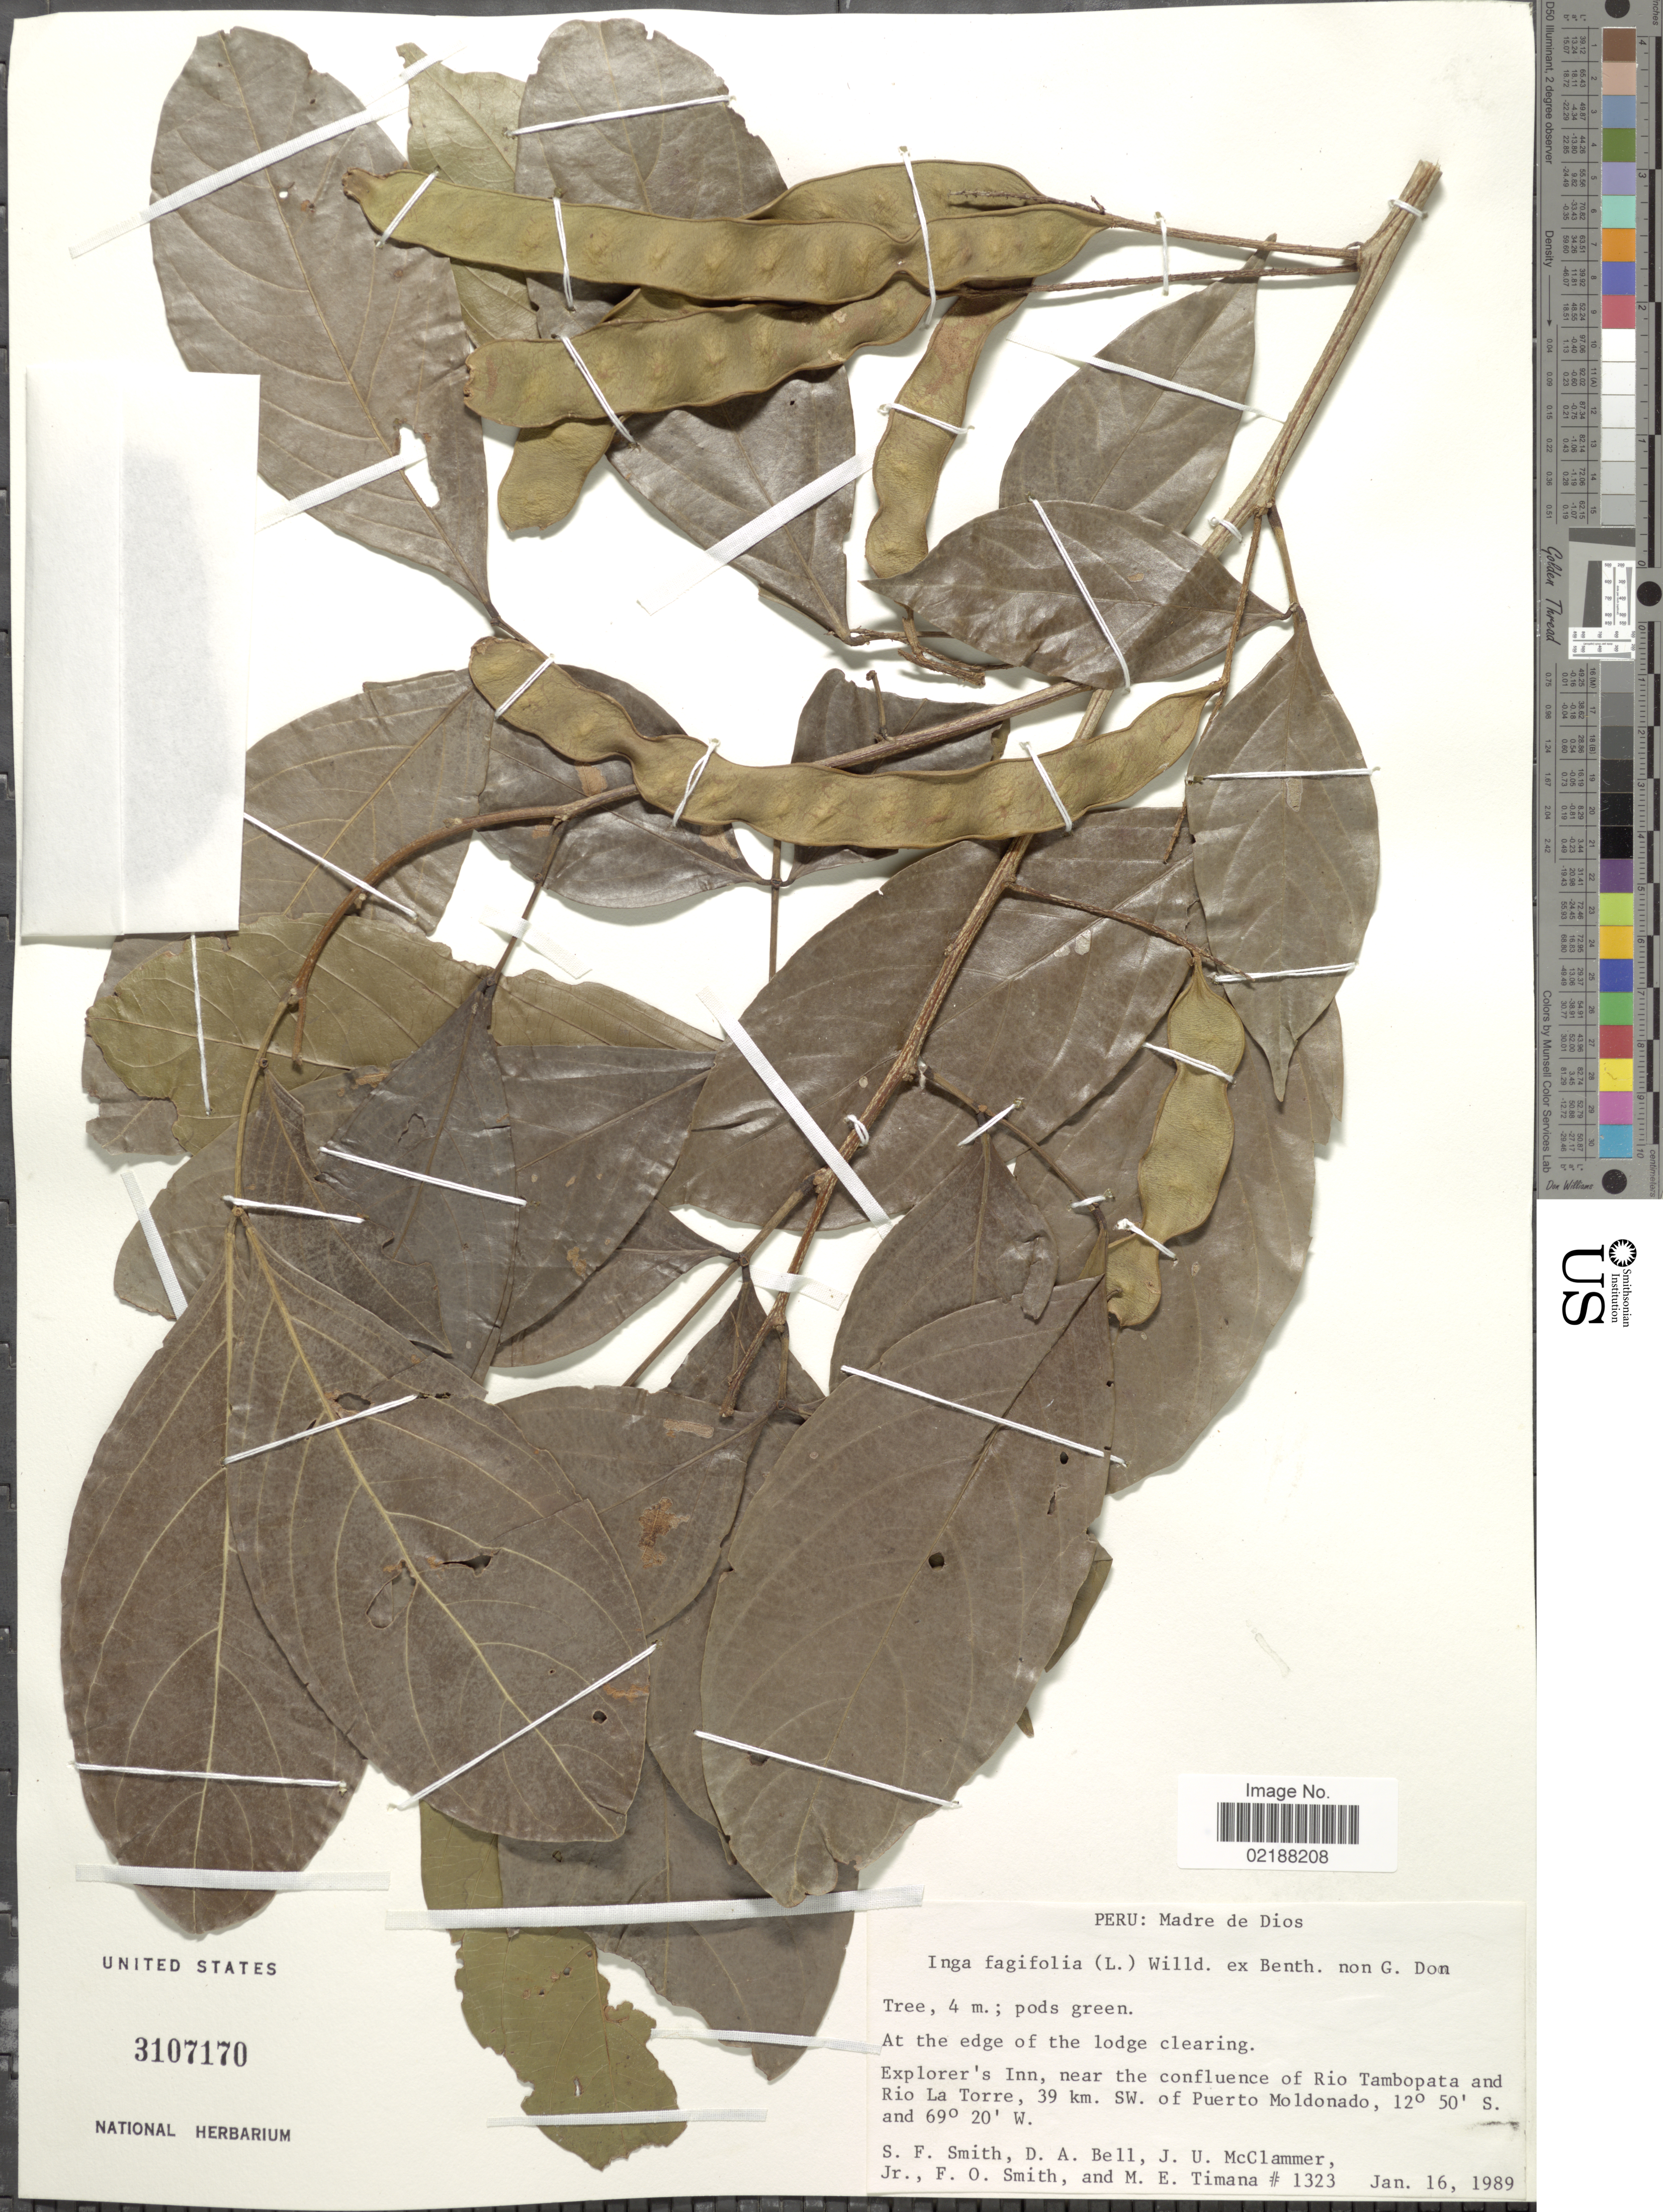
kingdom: Plantae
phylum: Tracheophyta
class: Magnoliopsida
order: Fabales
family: Fabaceae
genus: Inga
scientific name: Inga laurina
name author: (Sw.) Willd.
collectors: S.F. Smith, D. A. Bell, J. McClammer Jr. & F. Smith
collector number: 1323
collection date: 1989-01-16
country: Peru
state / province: Madre de Dios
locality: Along the Sunset Point Trail. Explorer's Inn, near the confluence of Rio Tambopata and Rio La Torre. 39 km. kSW. of Puerto Madonado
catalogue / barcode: US 3107170